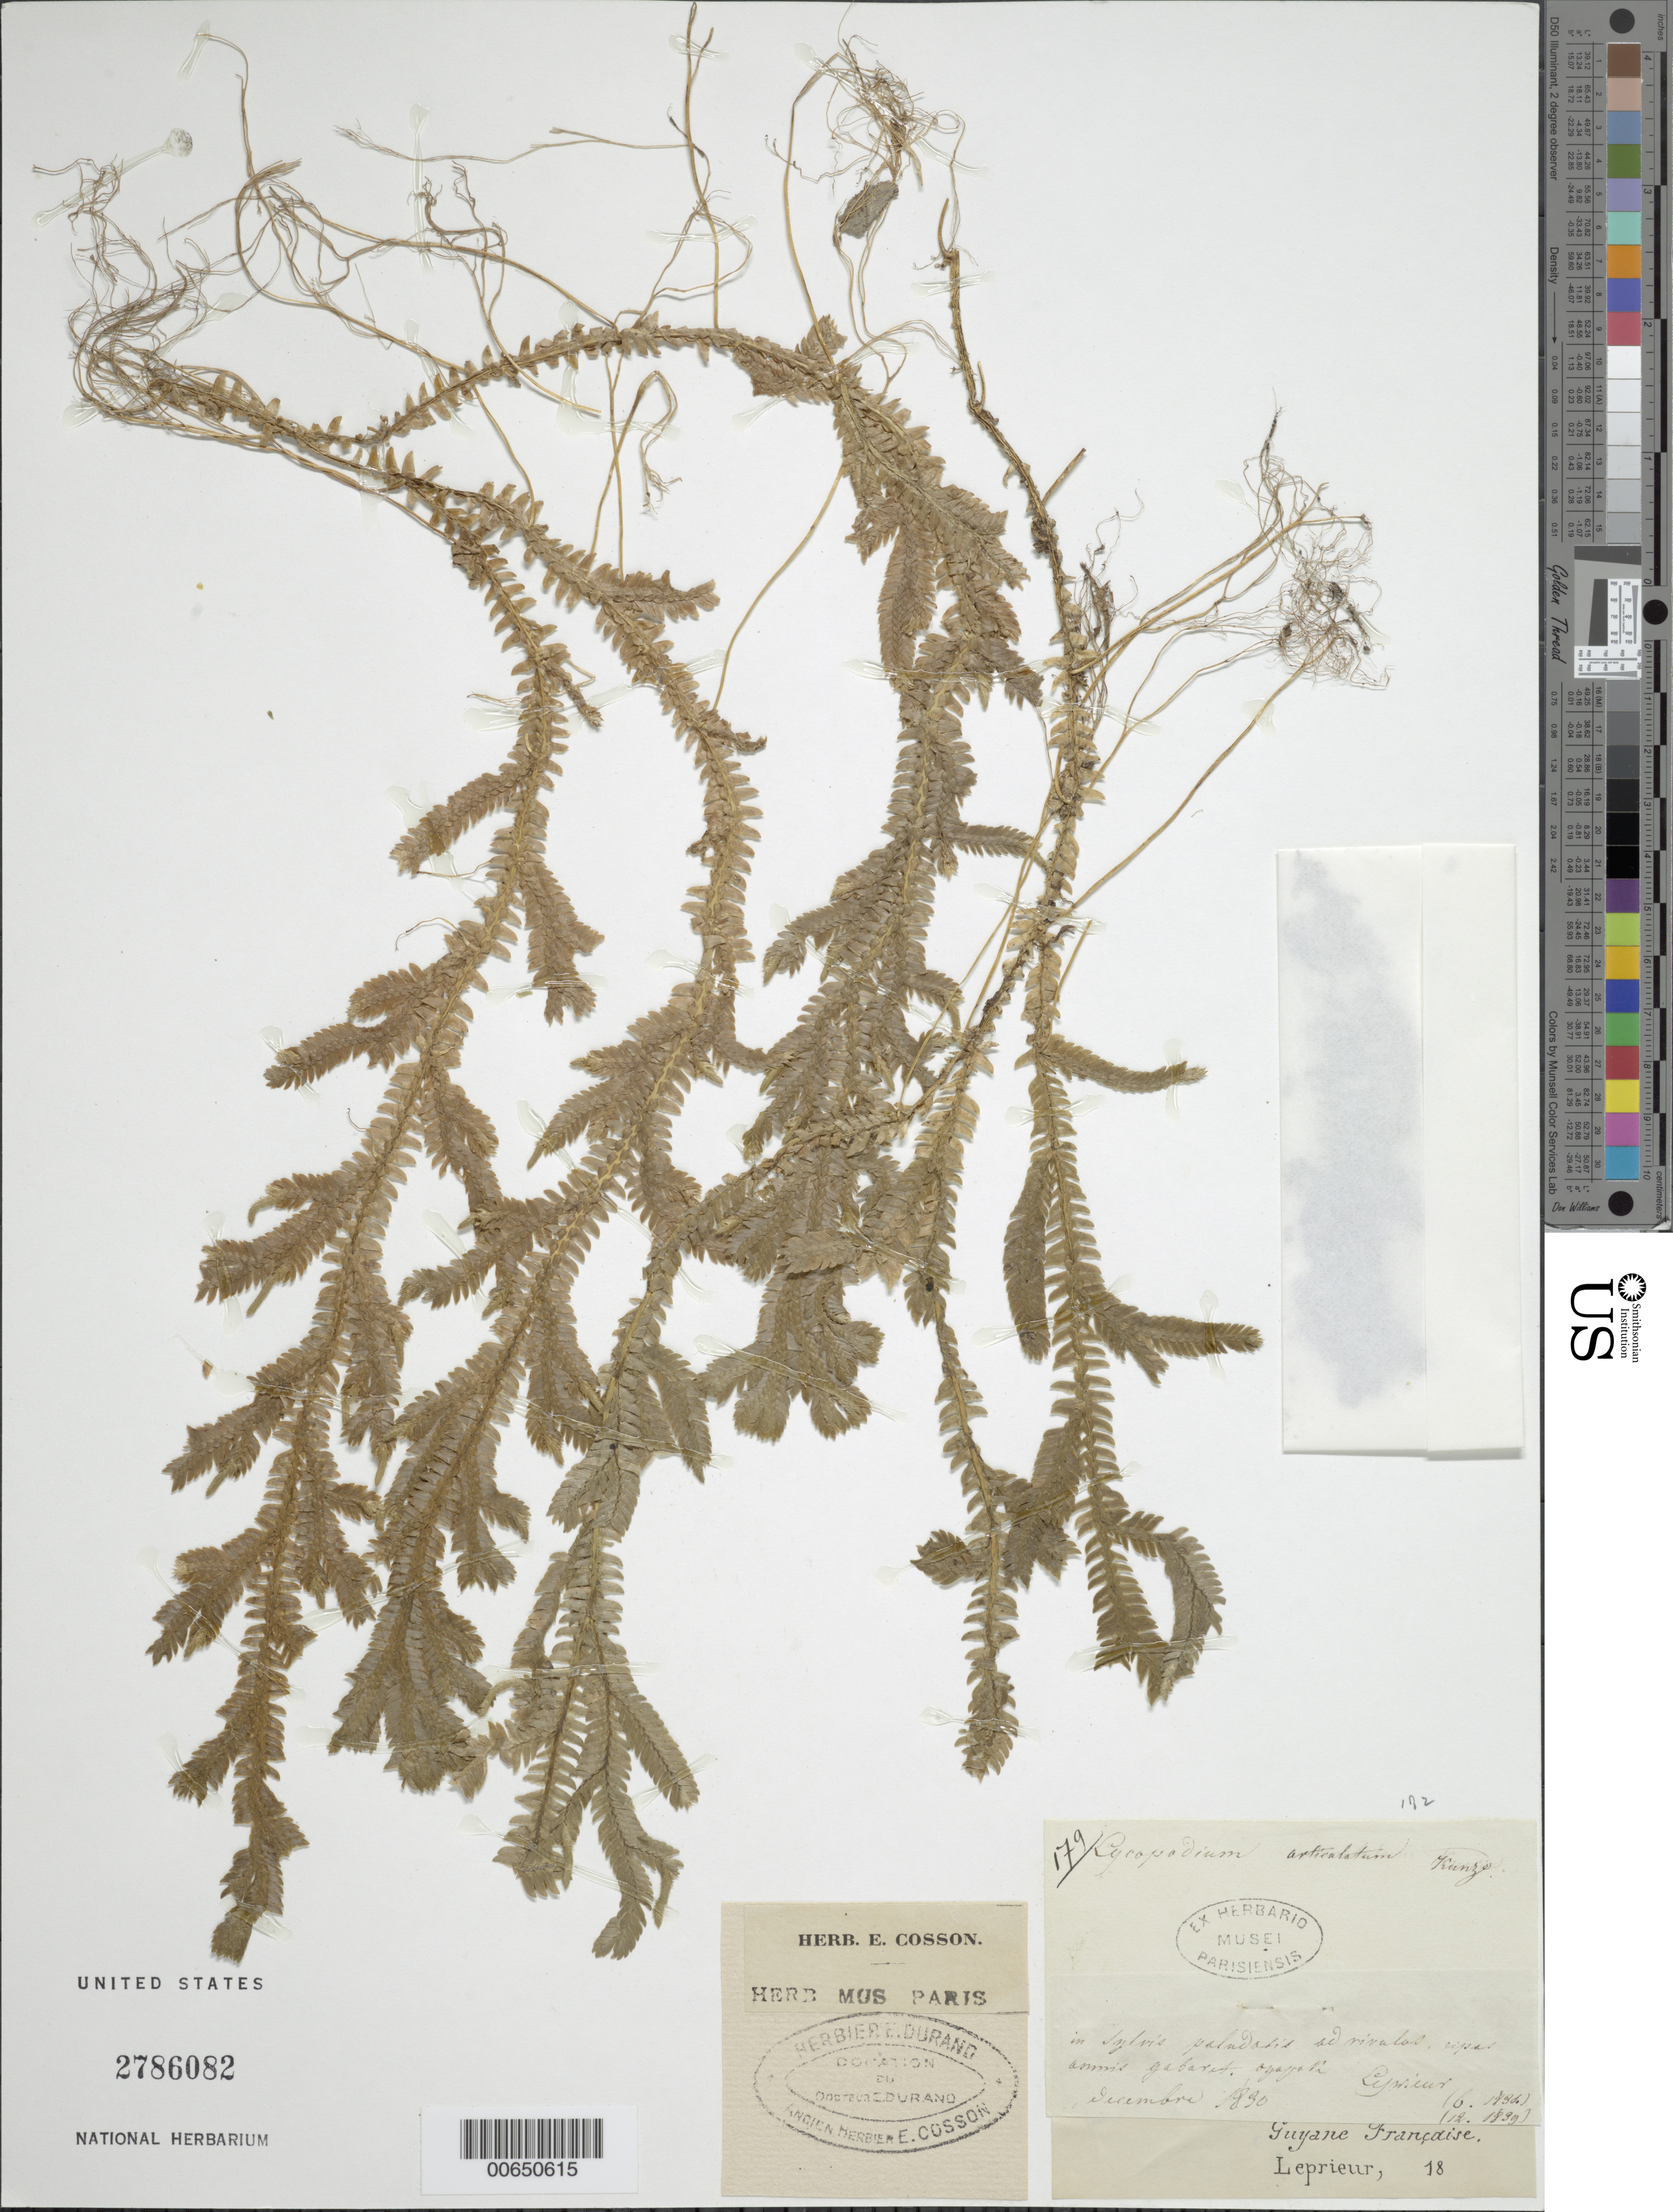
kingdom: Plantae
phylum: Tracheophyta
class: Lycopodiopsida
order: Selaginellales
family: Selaginellaceae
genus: Selaginella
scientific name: Selaginella epirrhizos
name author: Spring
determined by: Lellinger, David B., (BOT), Smithsonian Institution - National Museum of Natural History (UNITED STATES)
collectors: F. M. R. Leprieur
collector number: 179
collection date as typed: October 1830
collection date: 1830-10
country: French Guiana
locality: Gabaret, amnis. Oyapok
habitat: In sylvis paludosis ad rivulos ripas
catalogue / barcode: US 2786082